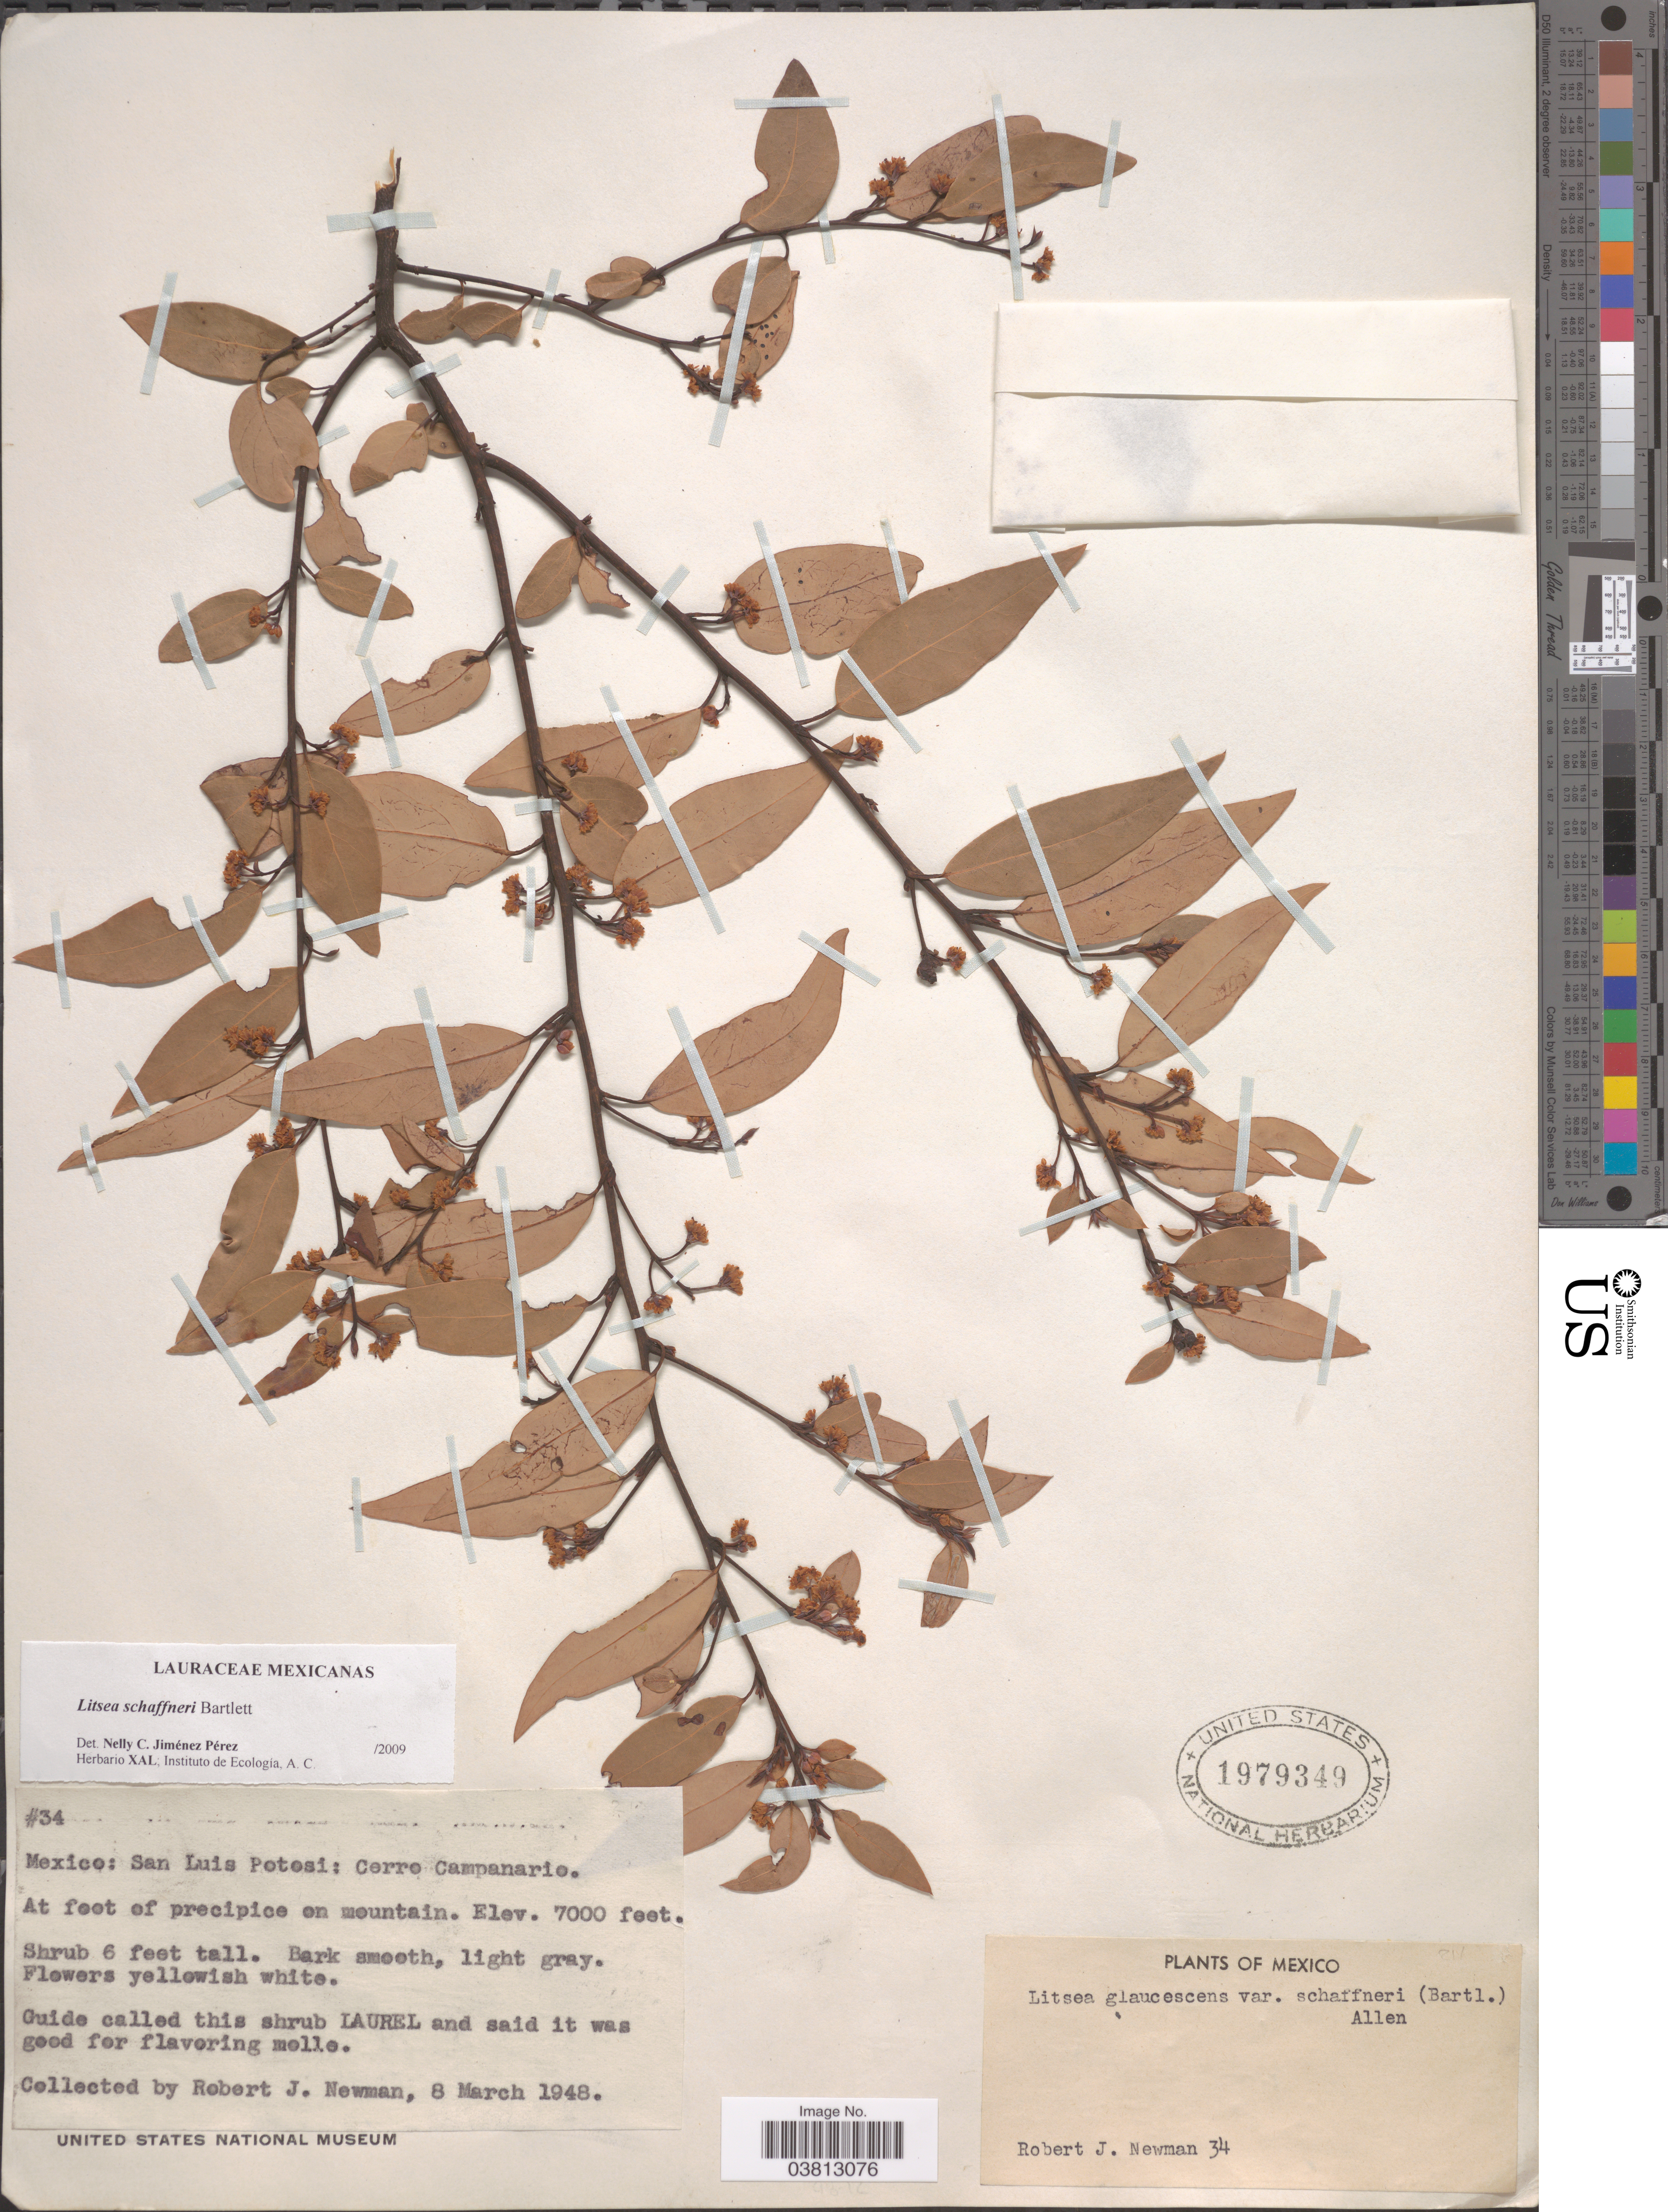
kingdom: Plantae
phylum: Tracheophyta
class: Magnoliopsida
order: Laurales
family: Lauraceae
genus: Litsea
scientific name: Litsea schaffneri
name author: Bartlett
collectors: R. J. Newman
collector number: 34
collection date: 1948-03-08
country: Mexico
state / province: San Luis Potosí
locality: Cerro Campanario. At foot of precipice on mountain.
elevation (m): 2134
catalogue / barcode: US 1979349